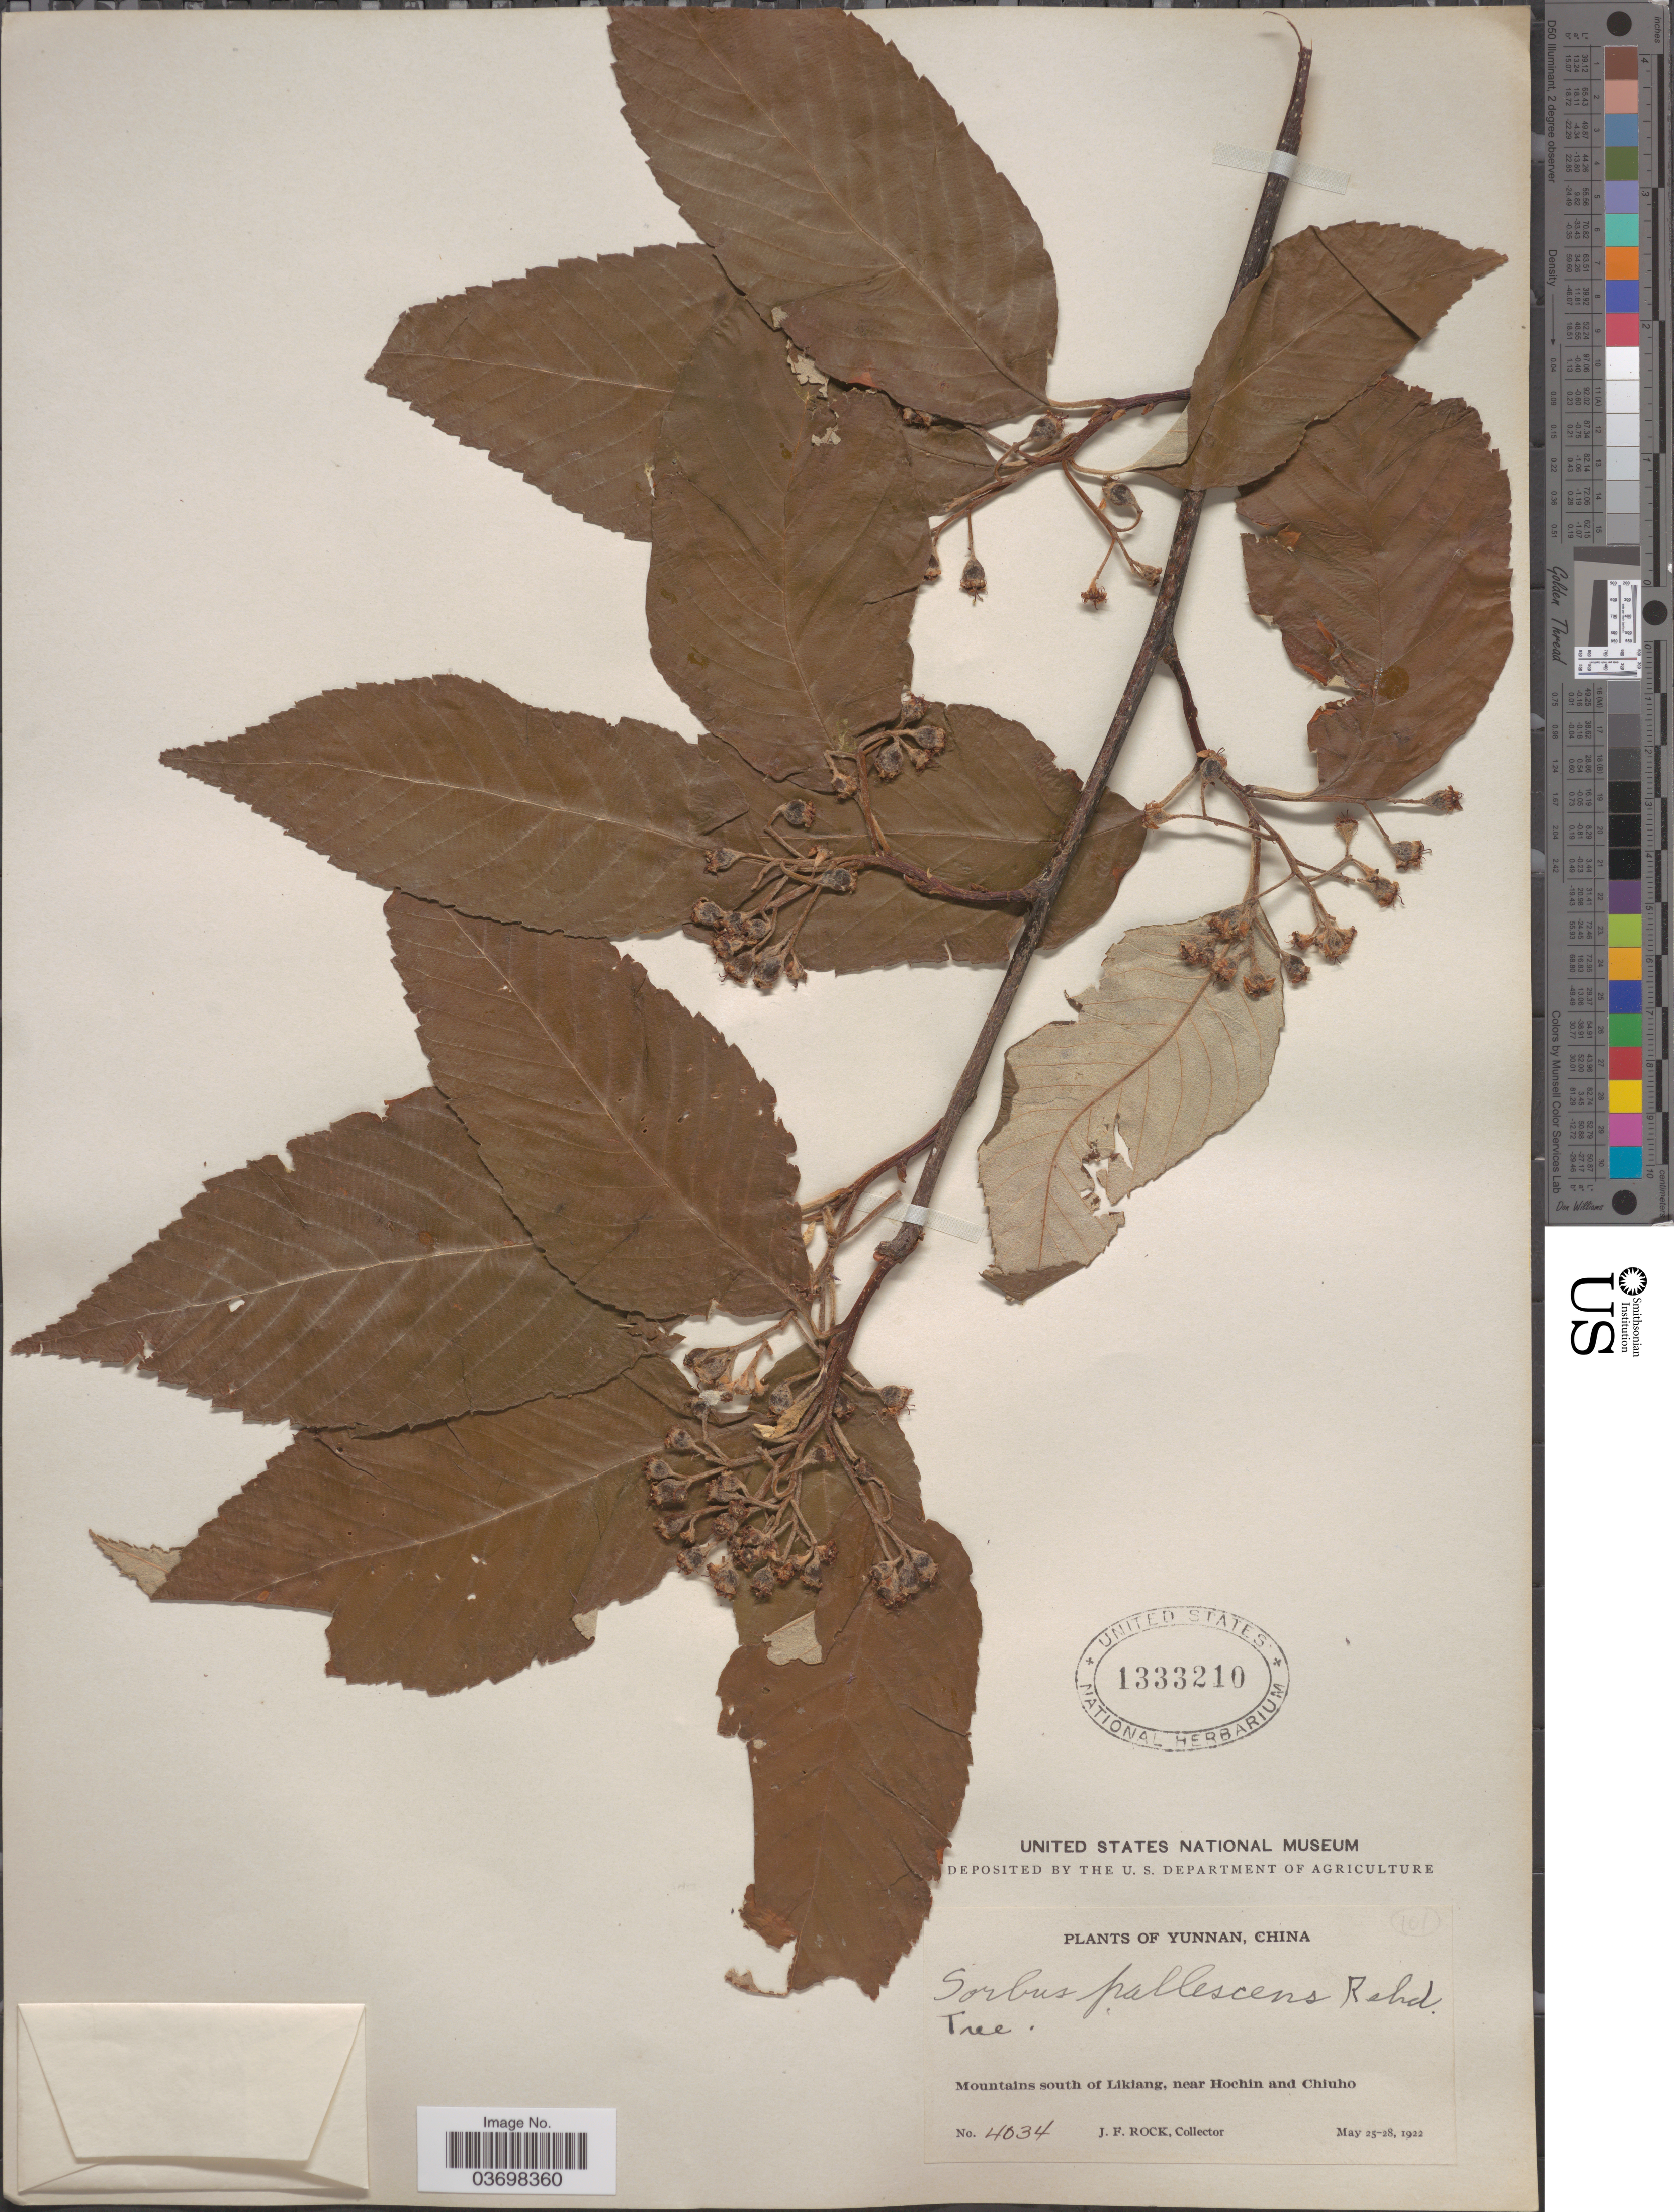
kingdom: Plantae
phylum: Tracheophyta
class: Magnoliopsida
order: Rosales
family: Rosaceae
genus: Sorbus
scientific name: Sorbus pallescens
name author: Rehder in Sarg.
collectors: J. Rock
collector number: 4034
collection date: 1922-05-25/1922-05-28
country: China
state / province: Yunnan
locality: Mountains south of Likiang, near Hochin and Chiuho.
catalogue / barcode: US 1333210